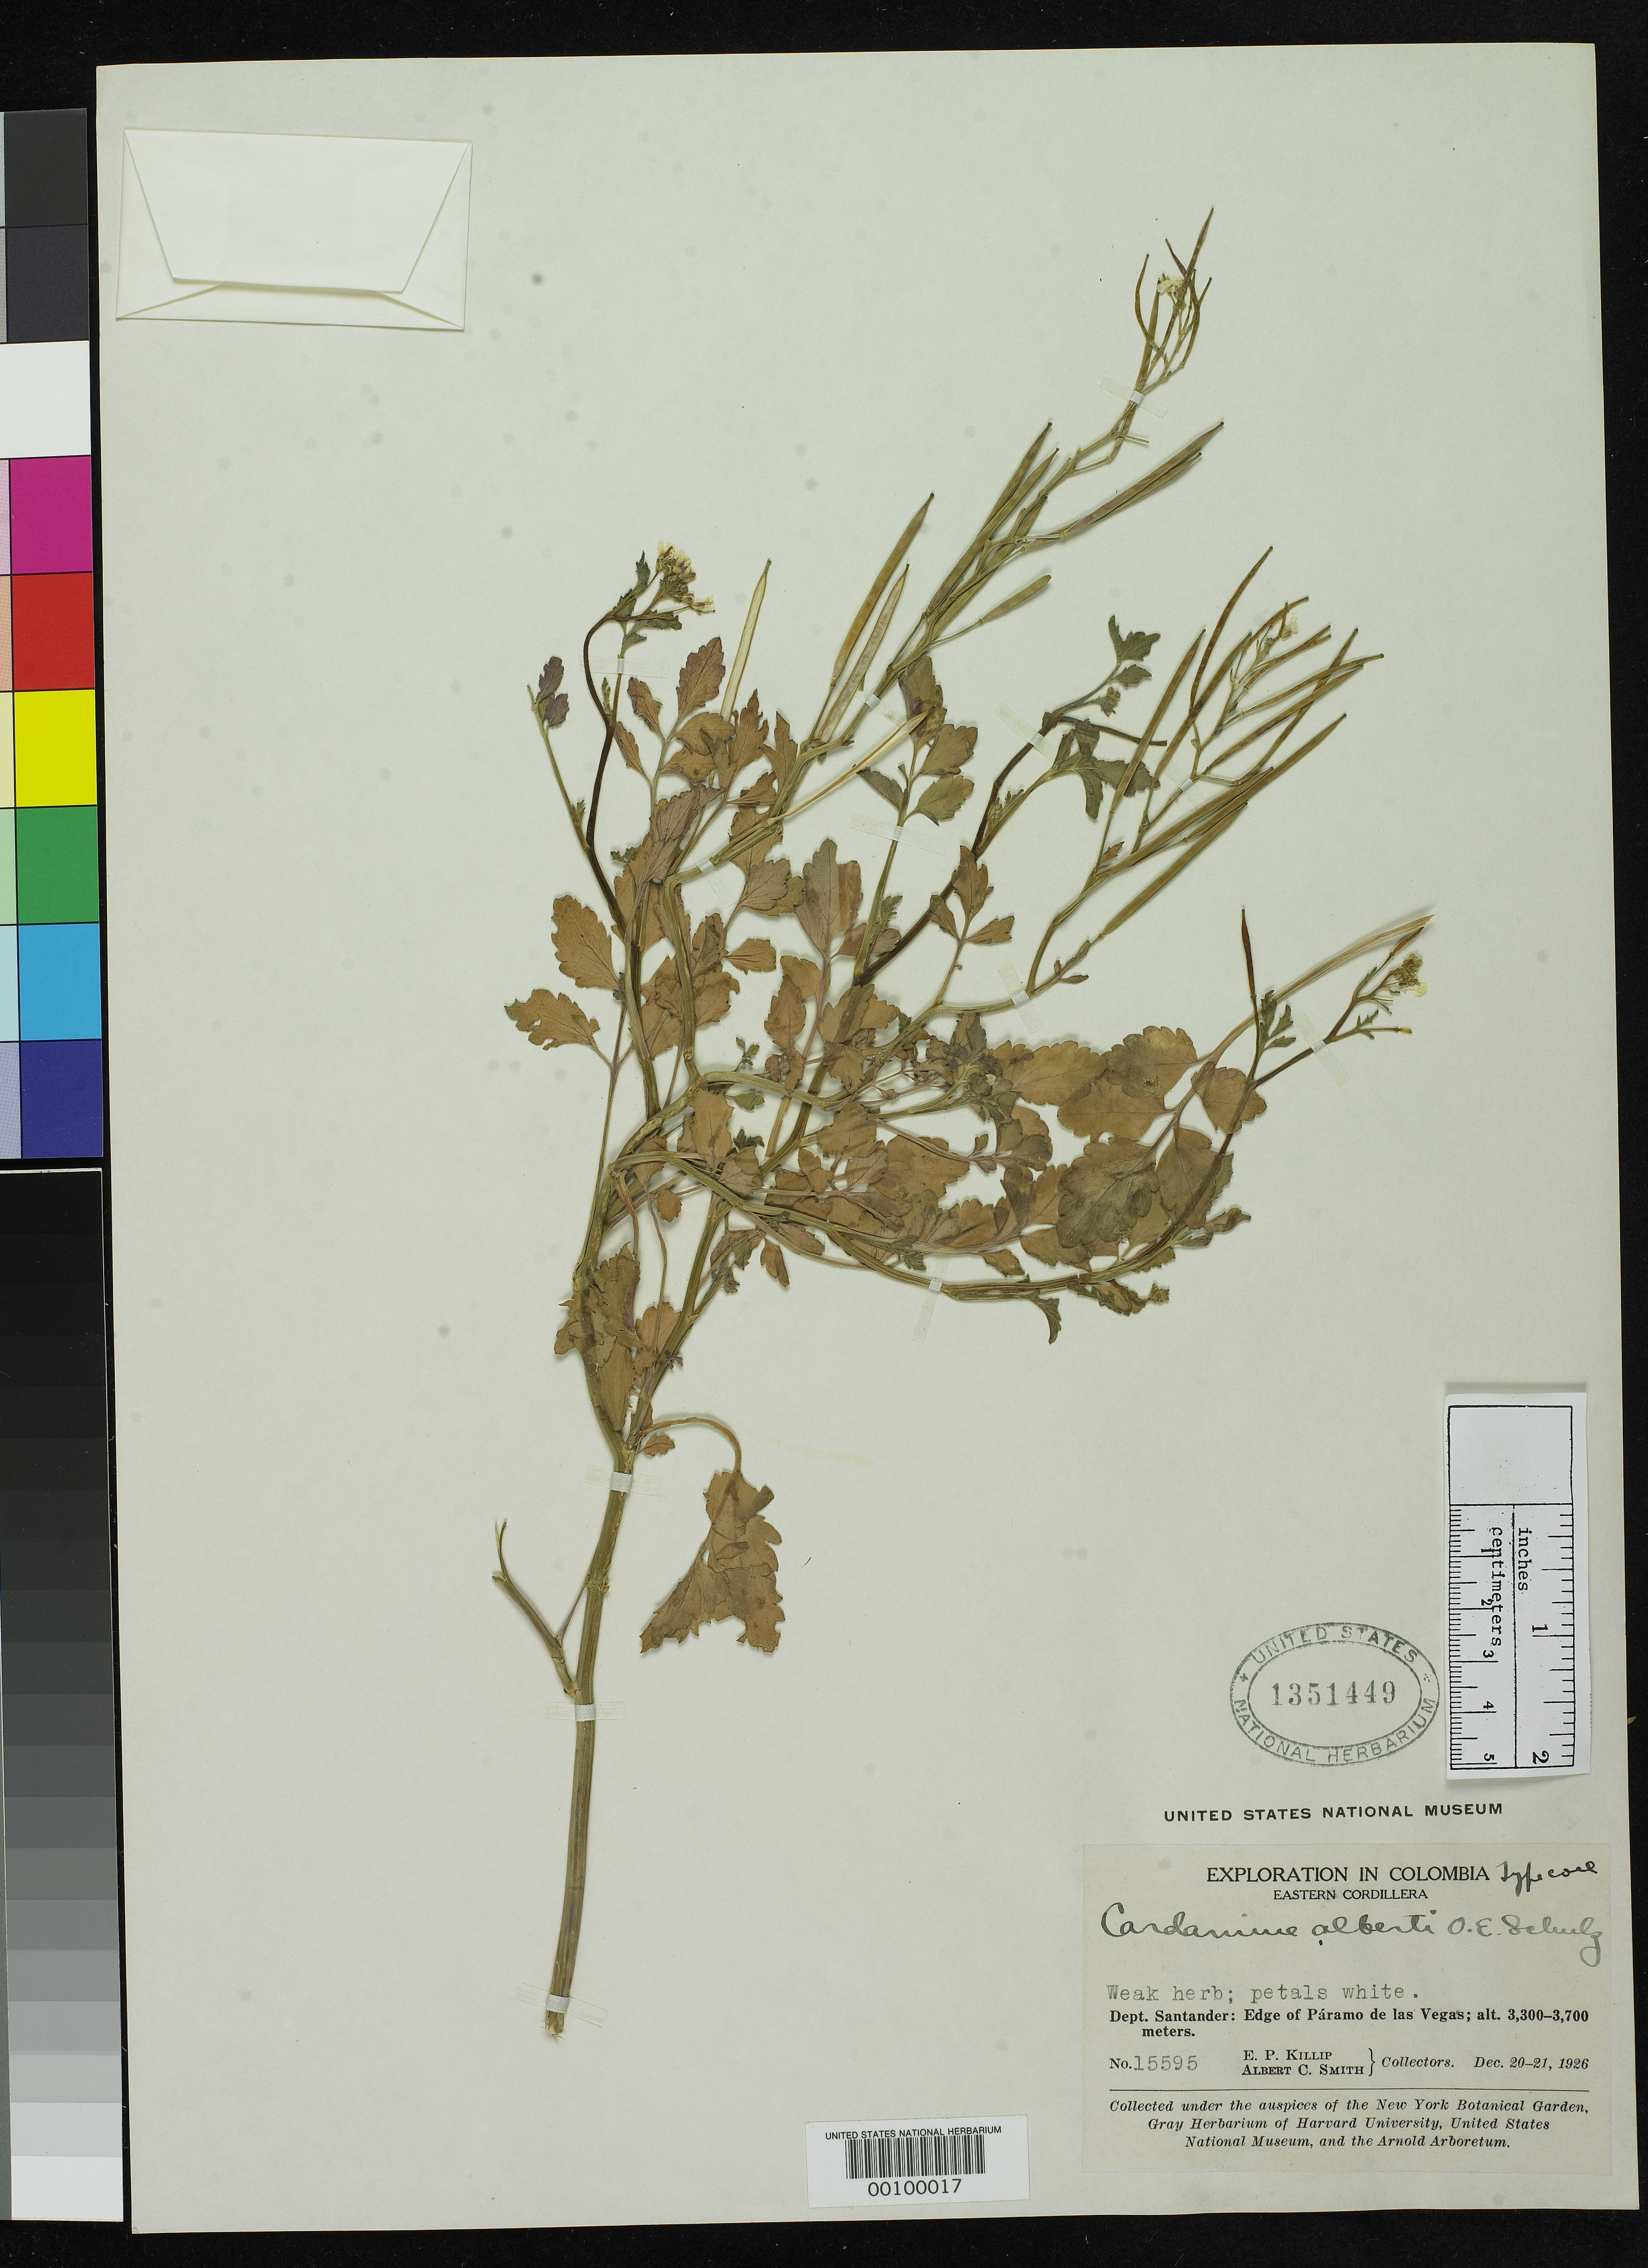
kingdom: Plantae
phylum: Tracheophyta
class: Magnoliopsida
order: Brassicales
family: Brassicaceae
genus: Cardamine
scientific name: Cardamine alberti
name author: O.E. Schulz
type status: Isosyntype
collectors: E. P. Killip & A. C. Smith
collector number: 15595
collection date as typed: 20 Dec 1926 to 21 Dec 1926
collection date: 1926-12-20/1926-12-21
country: Colombia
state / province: Santander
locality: Eastern Cordillera, edge of Paramo de Las Vegas.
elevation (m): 3300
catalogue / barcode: US 1351449